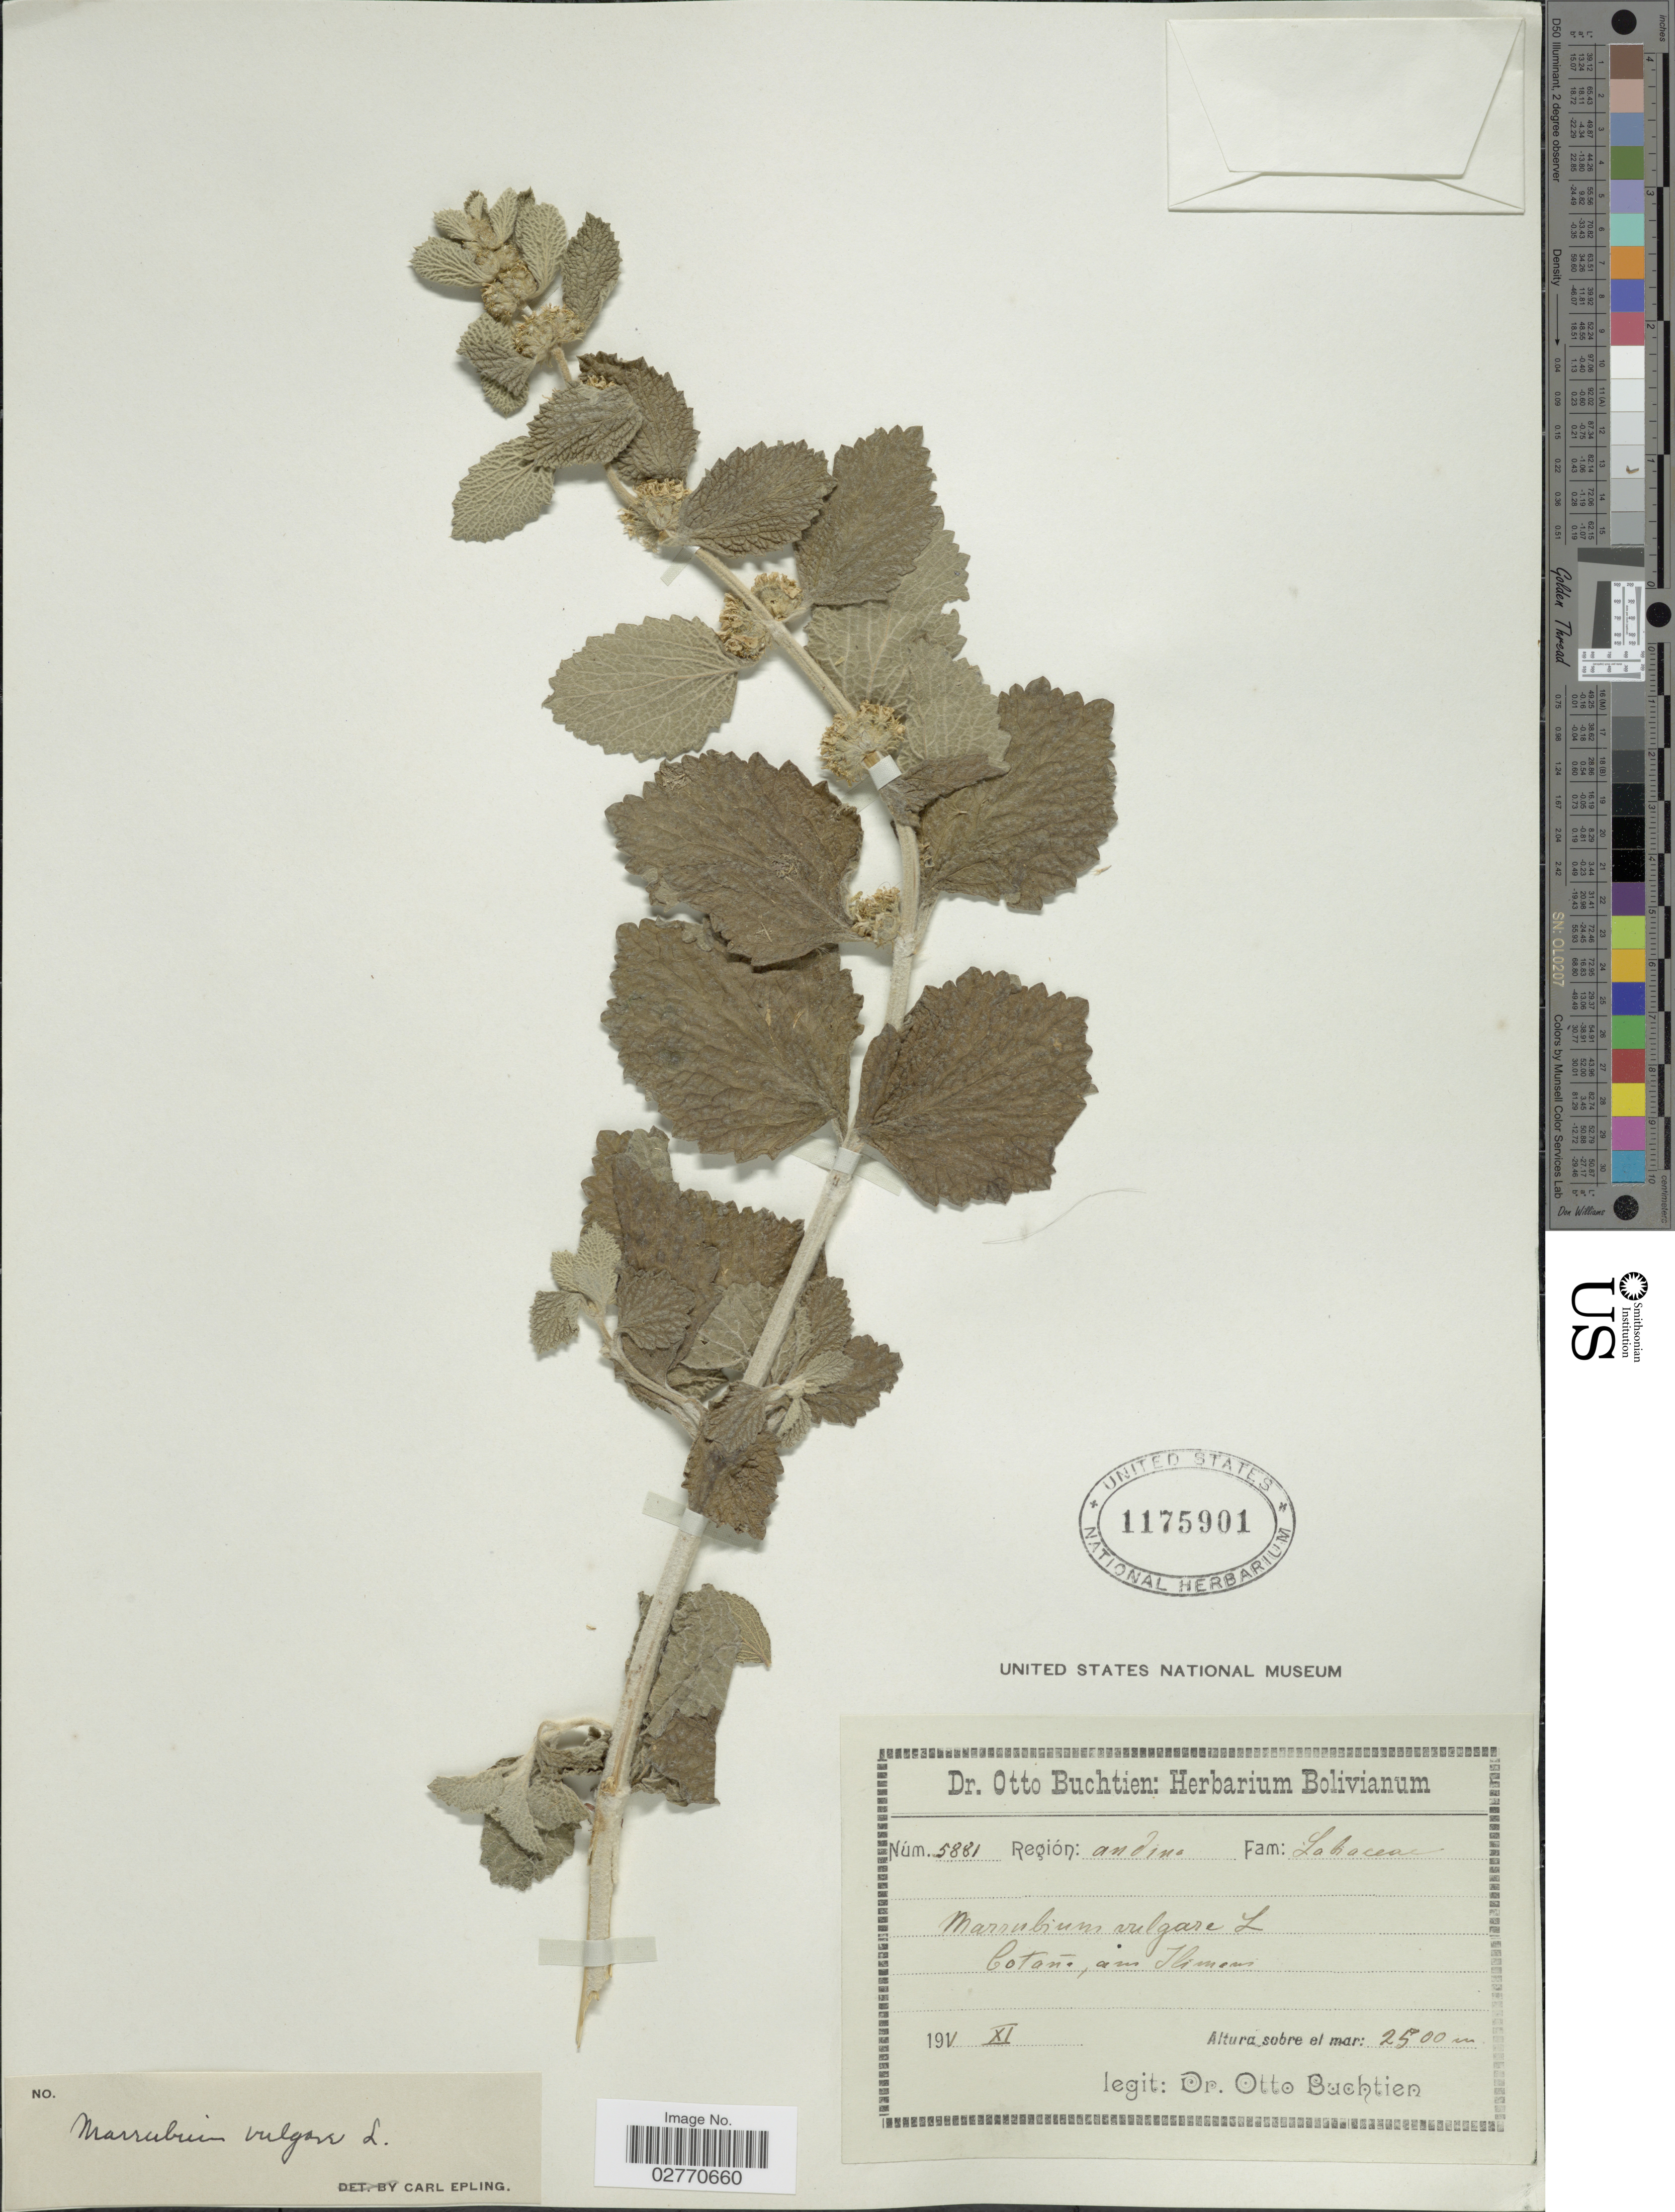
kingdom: Plantae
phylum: Tracheophyta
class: Magnoliopsida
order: Lamiales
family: Lamiaceae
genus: Marrubium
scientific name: Marrubium vulgare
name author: L.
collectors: O. Buchtien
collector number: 5881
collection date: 1911-11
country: Bolivia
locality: Cotána, am Ilimani.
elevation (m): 2500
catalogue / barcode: US 1175901